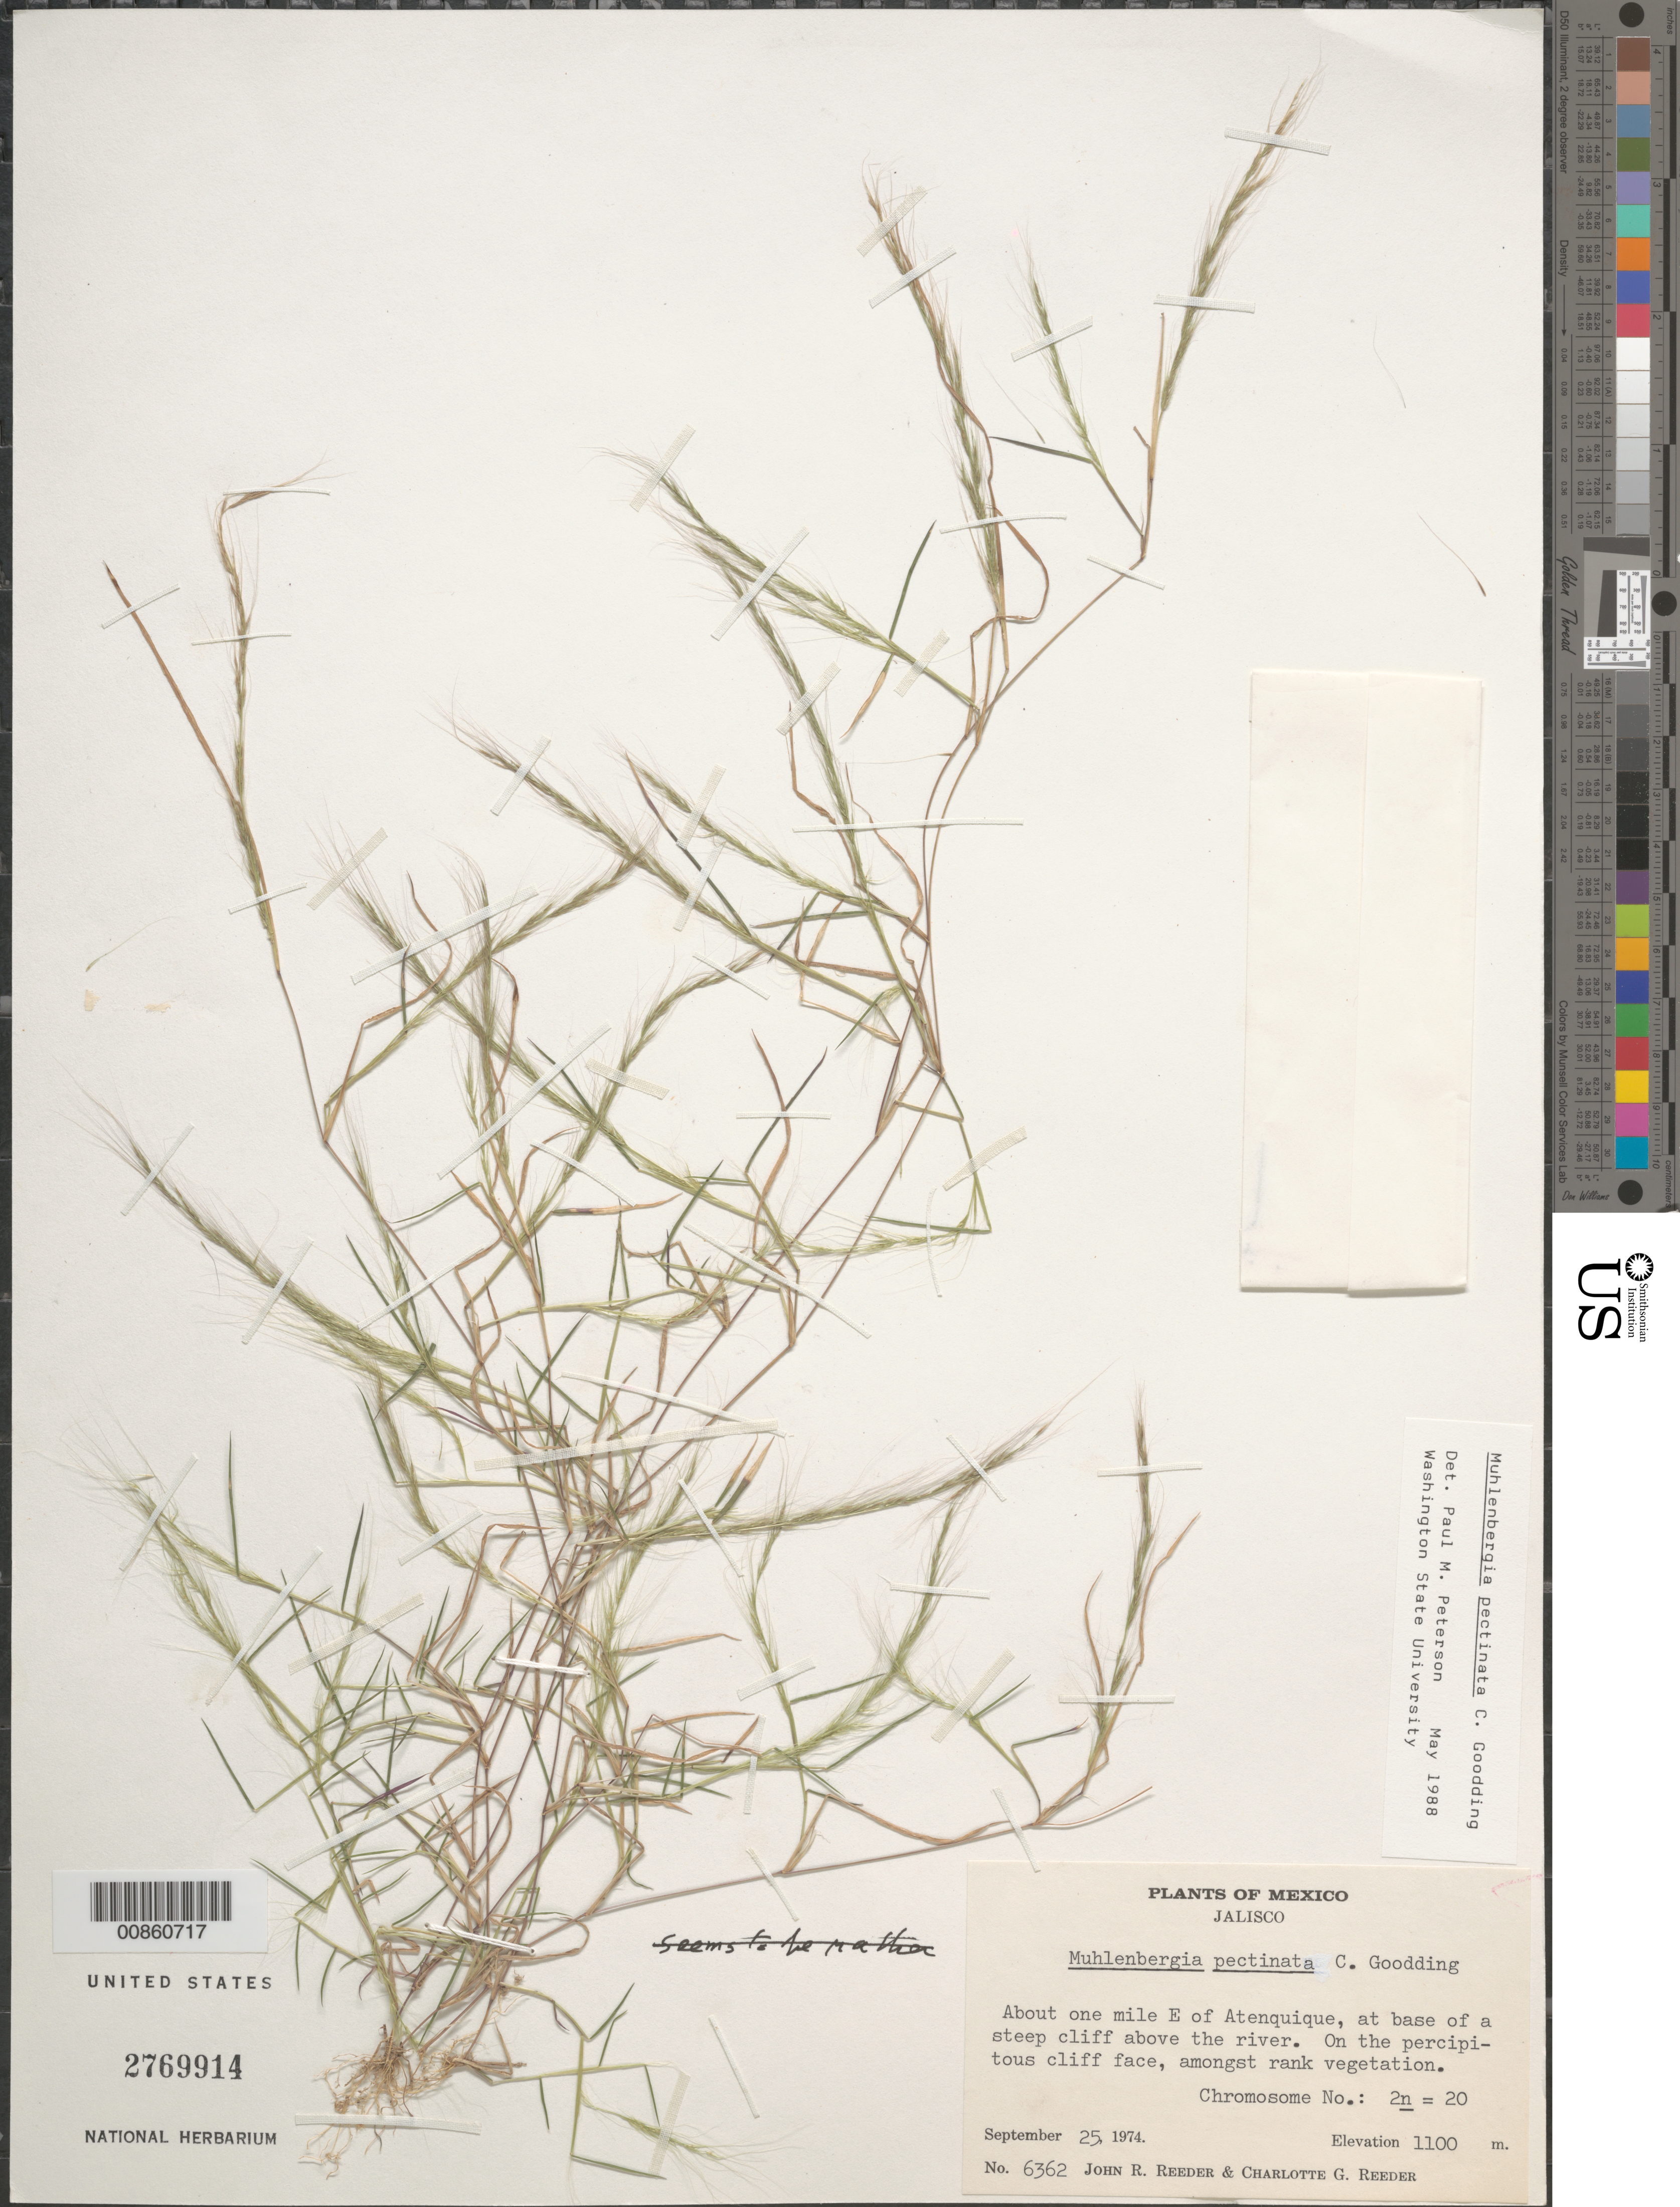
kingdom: Plantae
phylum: Tracheophyta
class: Liliopsida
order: Poales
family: Poaceae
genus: Muhlenbergia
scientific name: Muhlenbergia pectinata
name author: C.O. Goodd.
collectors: J. R. Reeder & C. G. Reeder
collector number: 6362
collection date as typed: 25 Sep 1974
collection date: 1974-09-25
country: Mexico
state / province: Jalisco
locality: About 1 mi of Atenquique, Jal.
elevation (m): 1100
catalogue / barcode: US 2769914